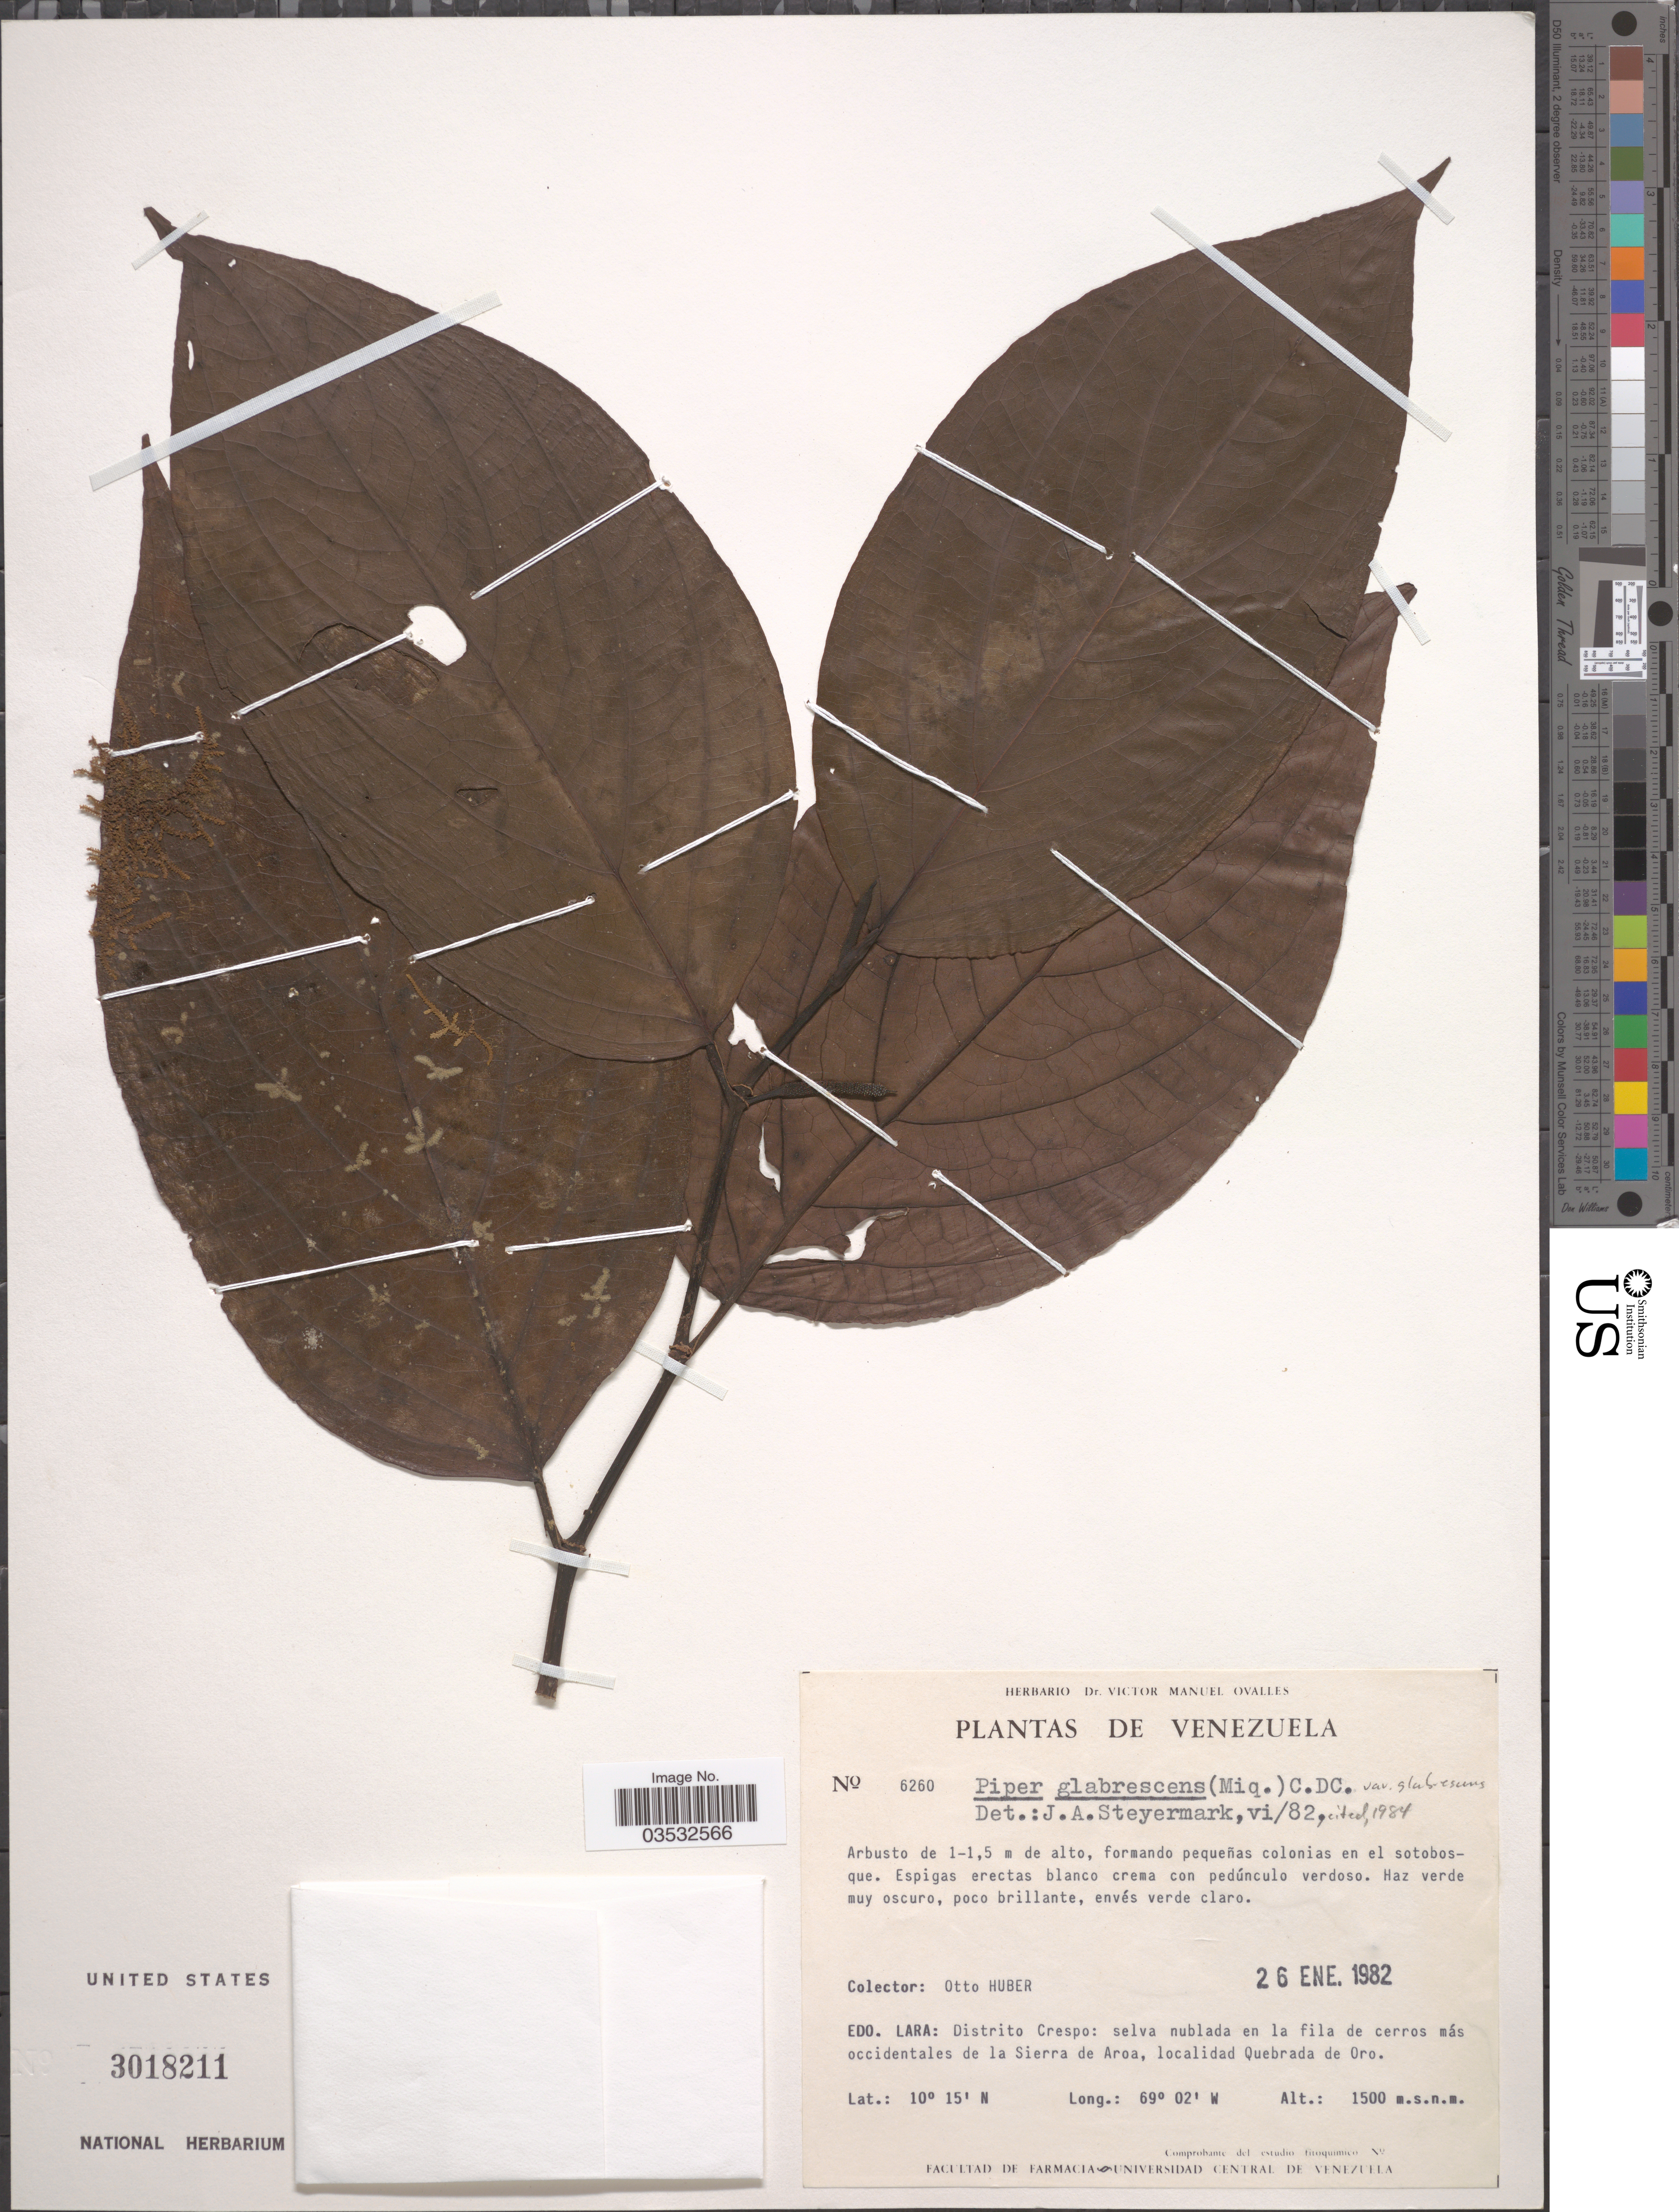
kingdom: Plantae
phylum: Tracheophyta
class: Magnoliopsida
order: Piperales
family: Piperaceae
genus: Piper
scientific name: Piper glabrescens var. glabrescens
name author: (Miq.) C. DC.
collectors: O. Huber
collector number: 6260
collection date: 1982-01-26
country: Venezuela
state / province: Lara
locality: Distrito Crespo: selva nublada en la fila de cerros más occidentales de la Sierra de Aroa, Quebrada de Oro.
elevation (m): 1500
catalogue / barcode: US 3018211